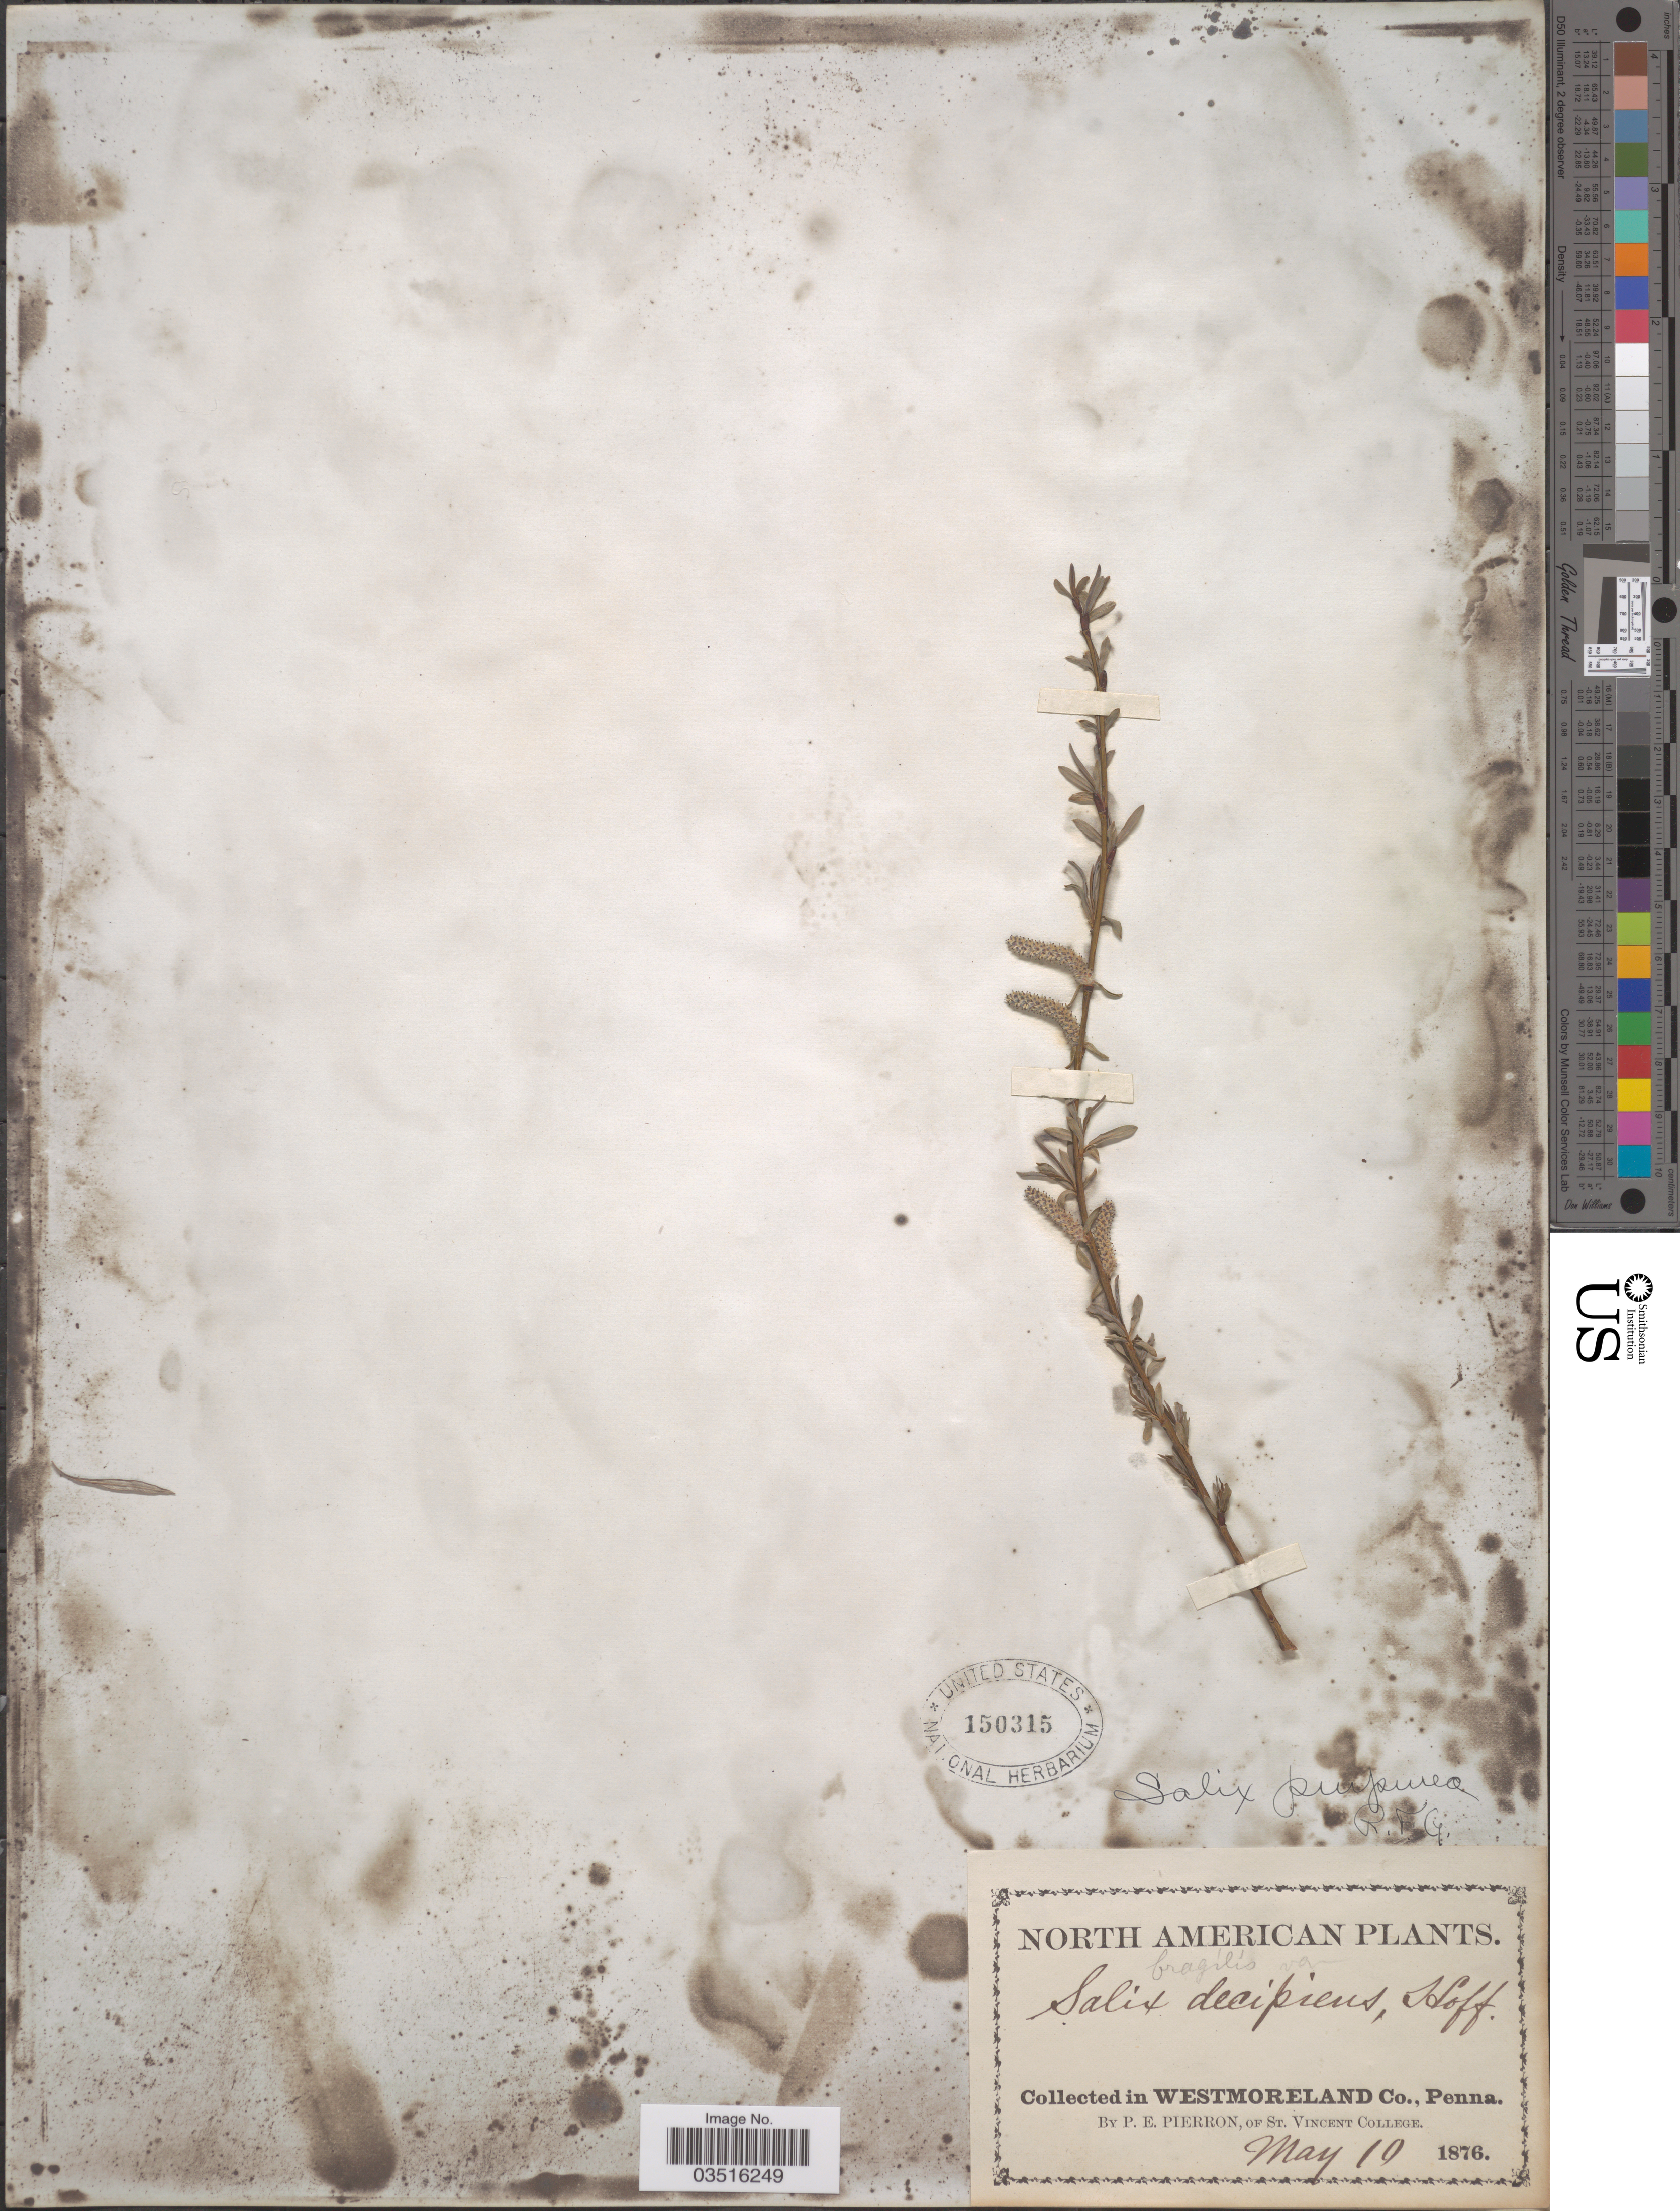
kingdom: Plantae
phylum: Tracheophyta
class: Magnoliopsida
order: Malpighiales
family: Salicaceae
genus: Salix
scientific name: Salix purpurea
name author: L.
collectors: P. Pierron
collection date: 1876-05-10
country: United States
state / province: Pennsylvania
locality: Westmoreland Co.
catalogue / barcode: US 150315